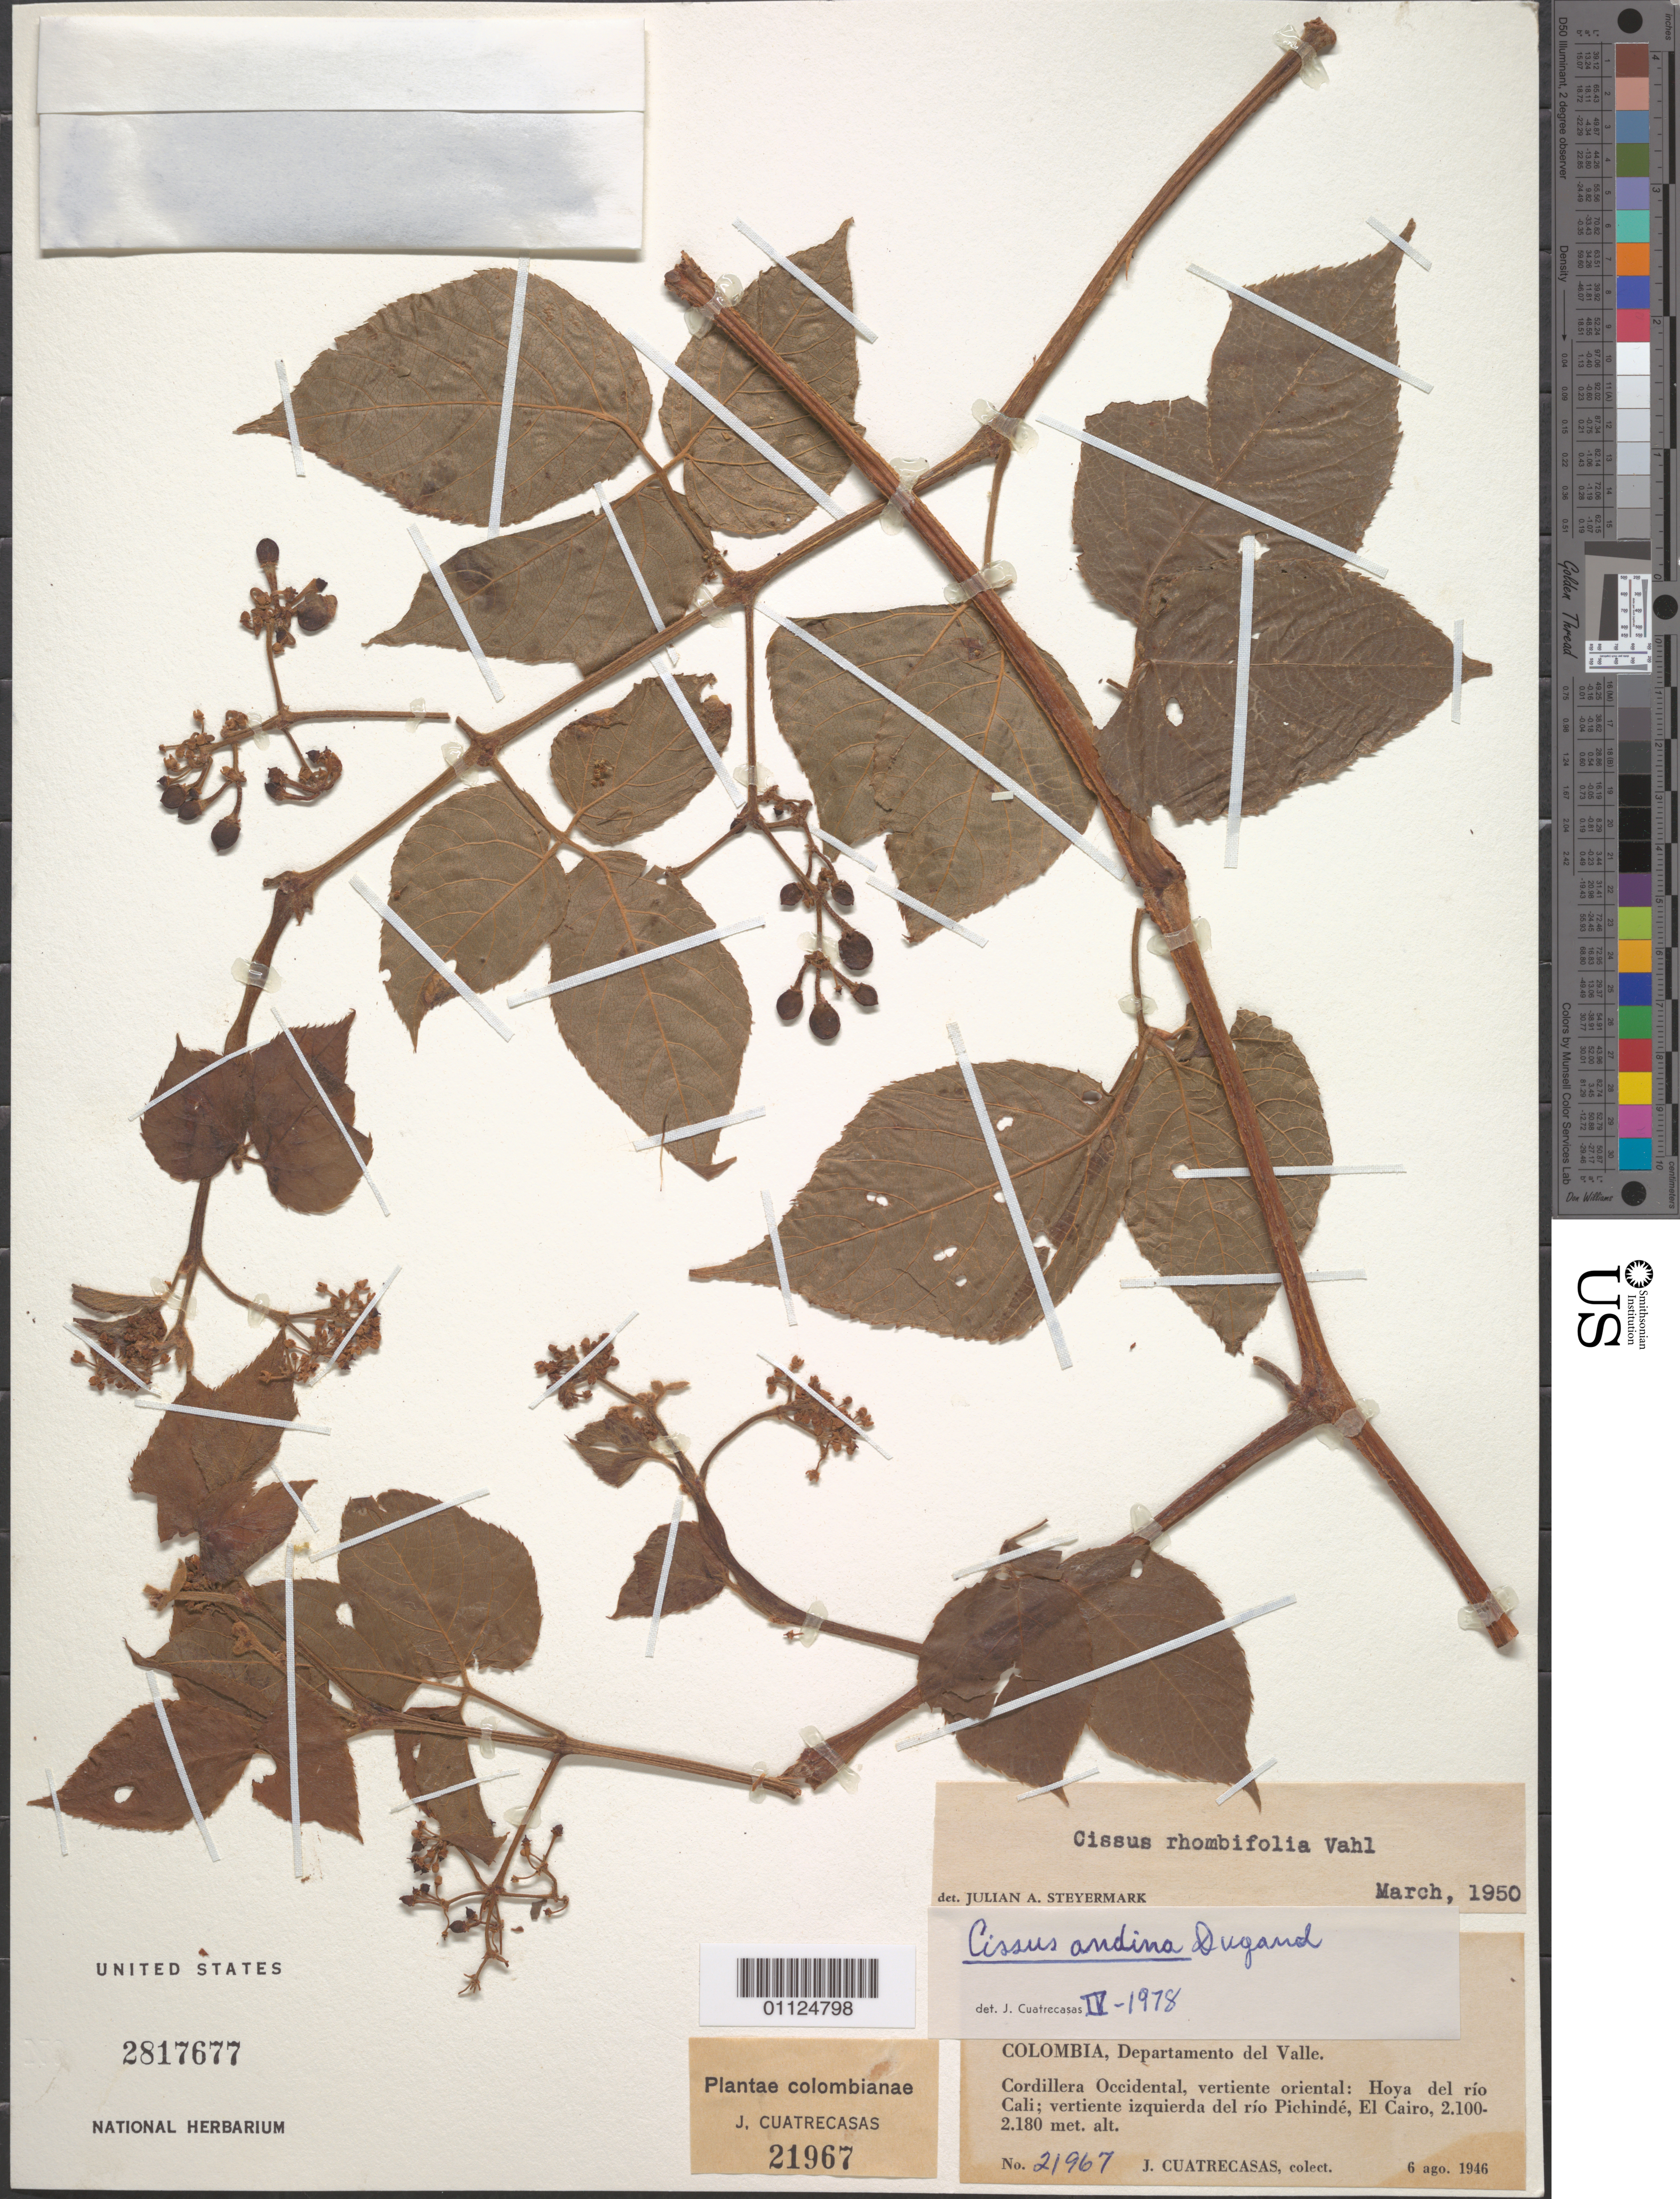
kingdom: Plantae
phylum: Tracheophyta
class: Magnoliopsida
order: Vitales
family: Vitaceae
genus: Cissus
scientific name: Cissus andina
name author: Dugand G.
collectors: J. Cuatrecasas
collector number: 21967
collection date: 1946-08-06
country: Colombia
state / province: Valle del Cauca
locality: Dept. del Valle. Hoya del rio Cali; vertiente izquierda del rio Pichinde, El Cairo.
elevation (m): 2100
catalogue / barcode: US 2817677